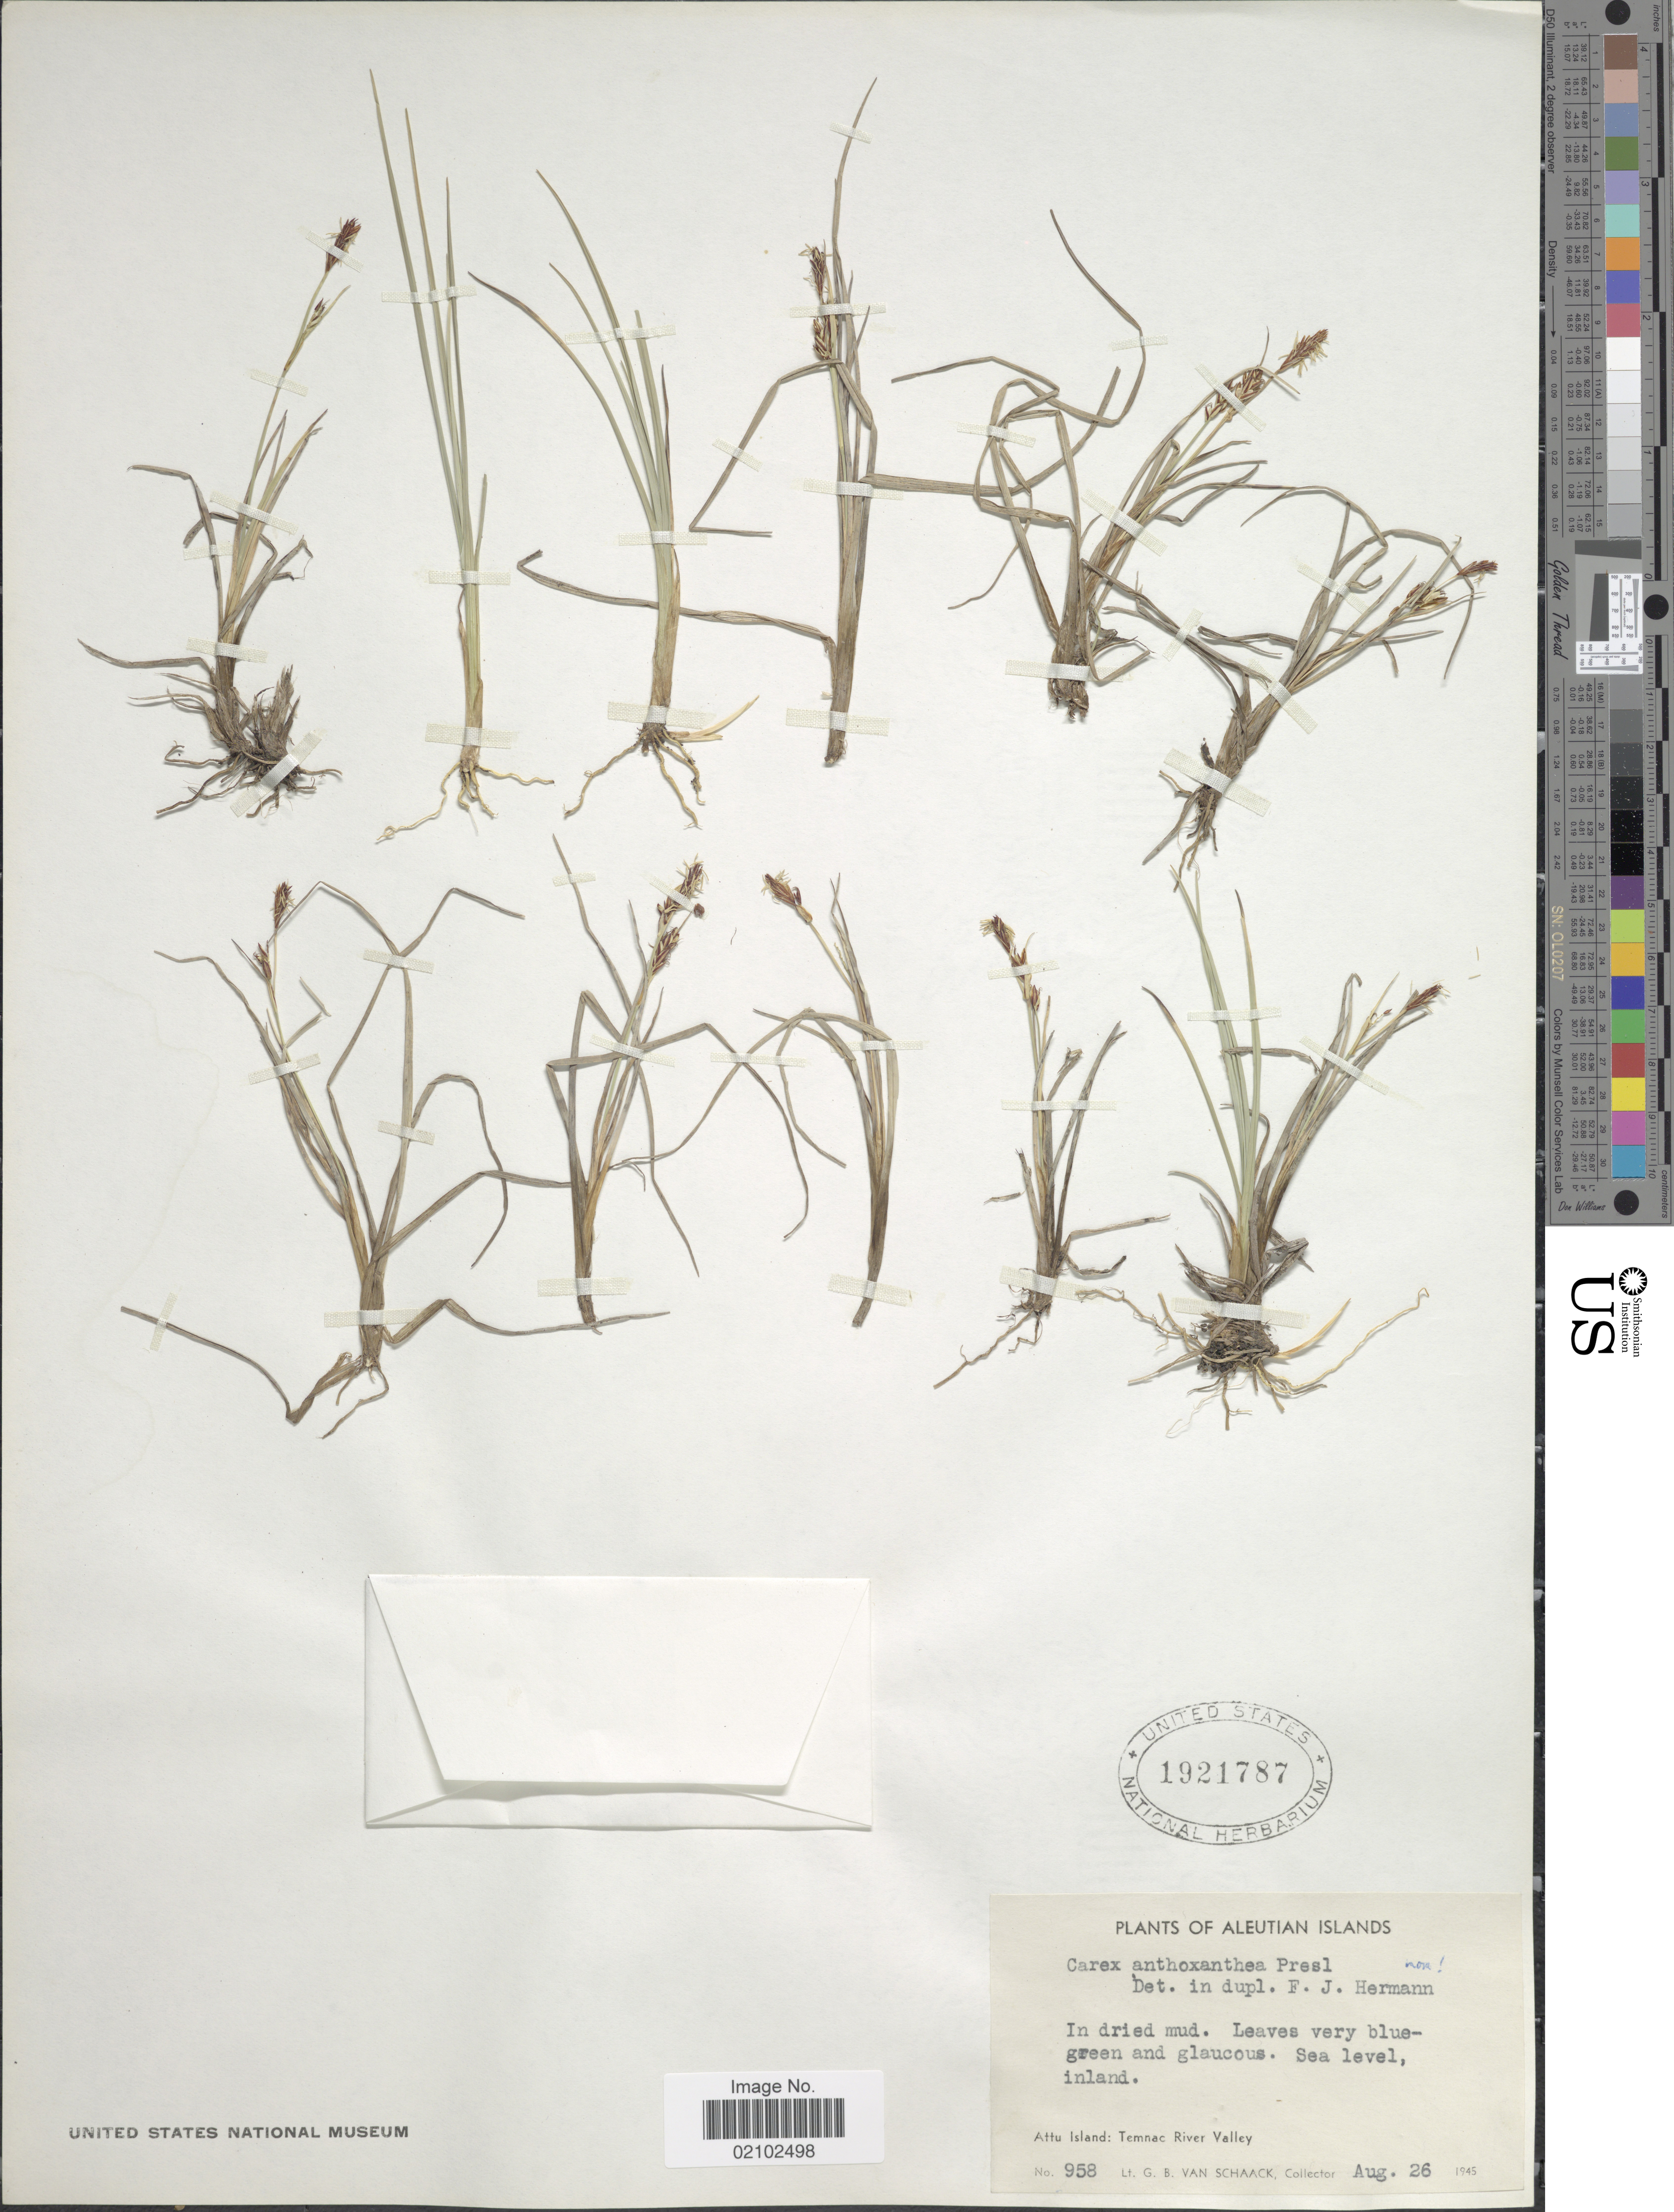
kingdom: Plantae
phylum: Tracheophyta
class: Liliopsida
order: Poales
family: Cyperaceae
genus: Carex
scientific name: Carex anthoxanthea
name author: J. Presl & C. Presl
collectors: G. Van Schaack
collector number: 958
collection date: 1945-08-26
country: United States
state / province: Alaska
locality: Aleutian Island, Attu Island: Temnac River Valley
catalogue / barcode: US 1921787